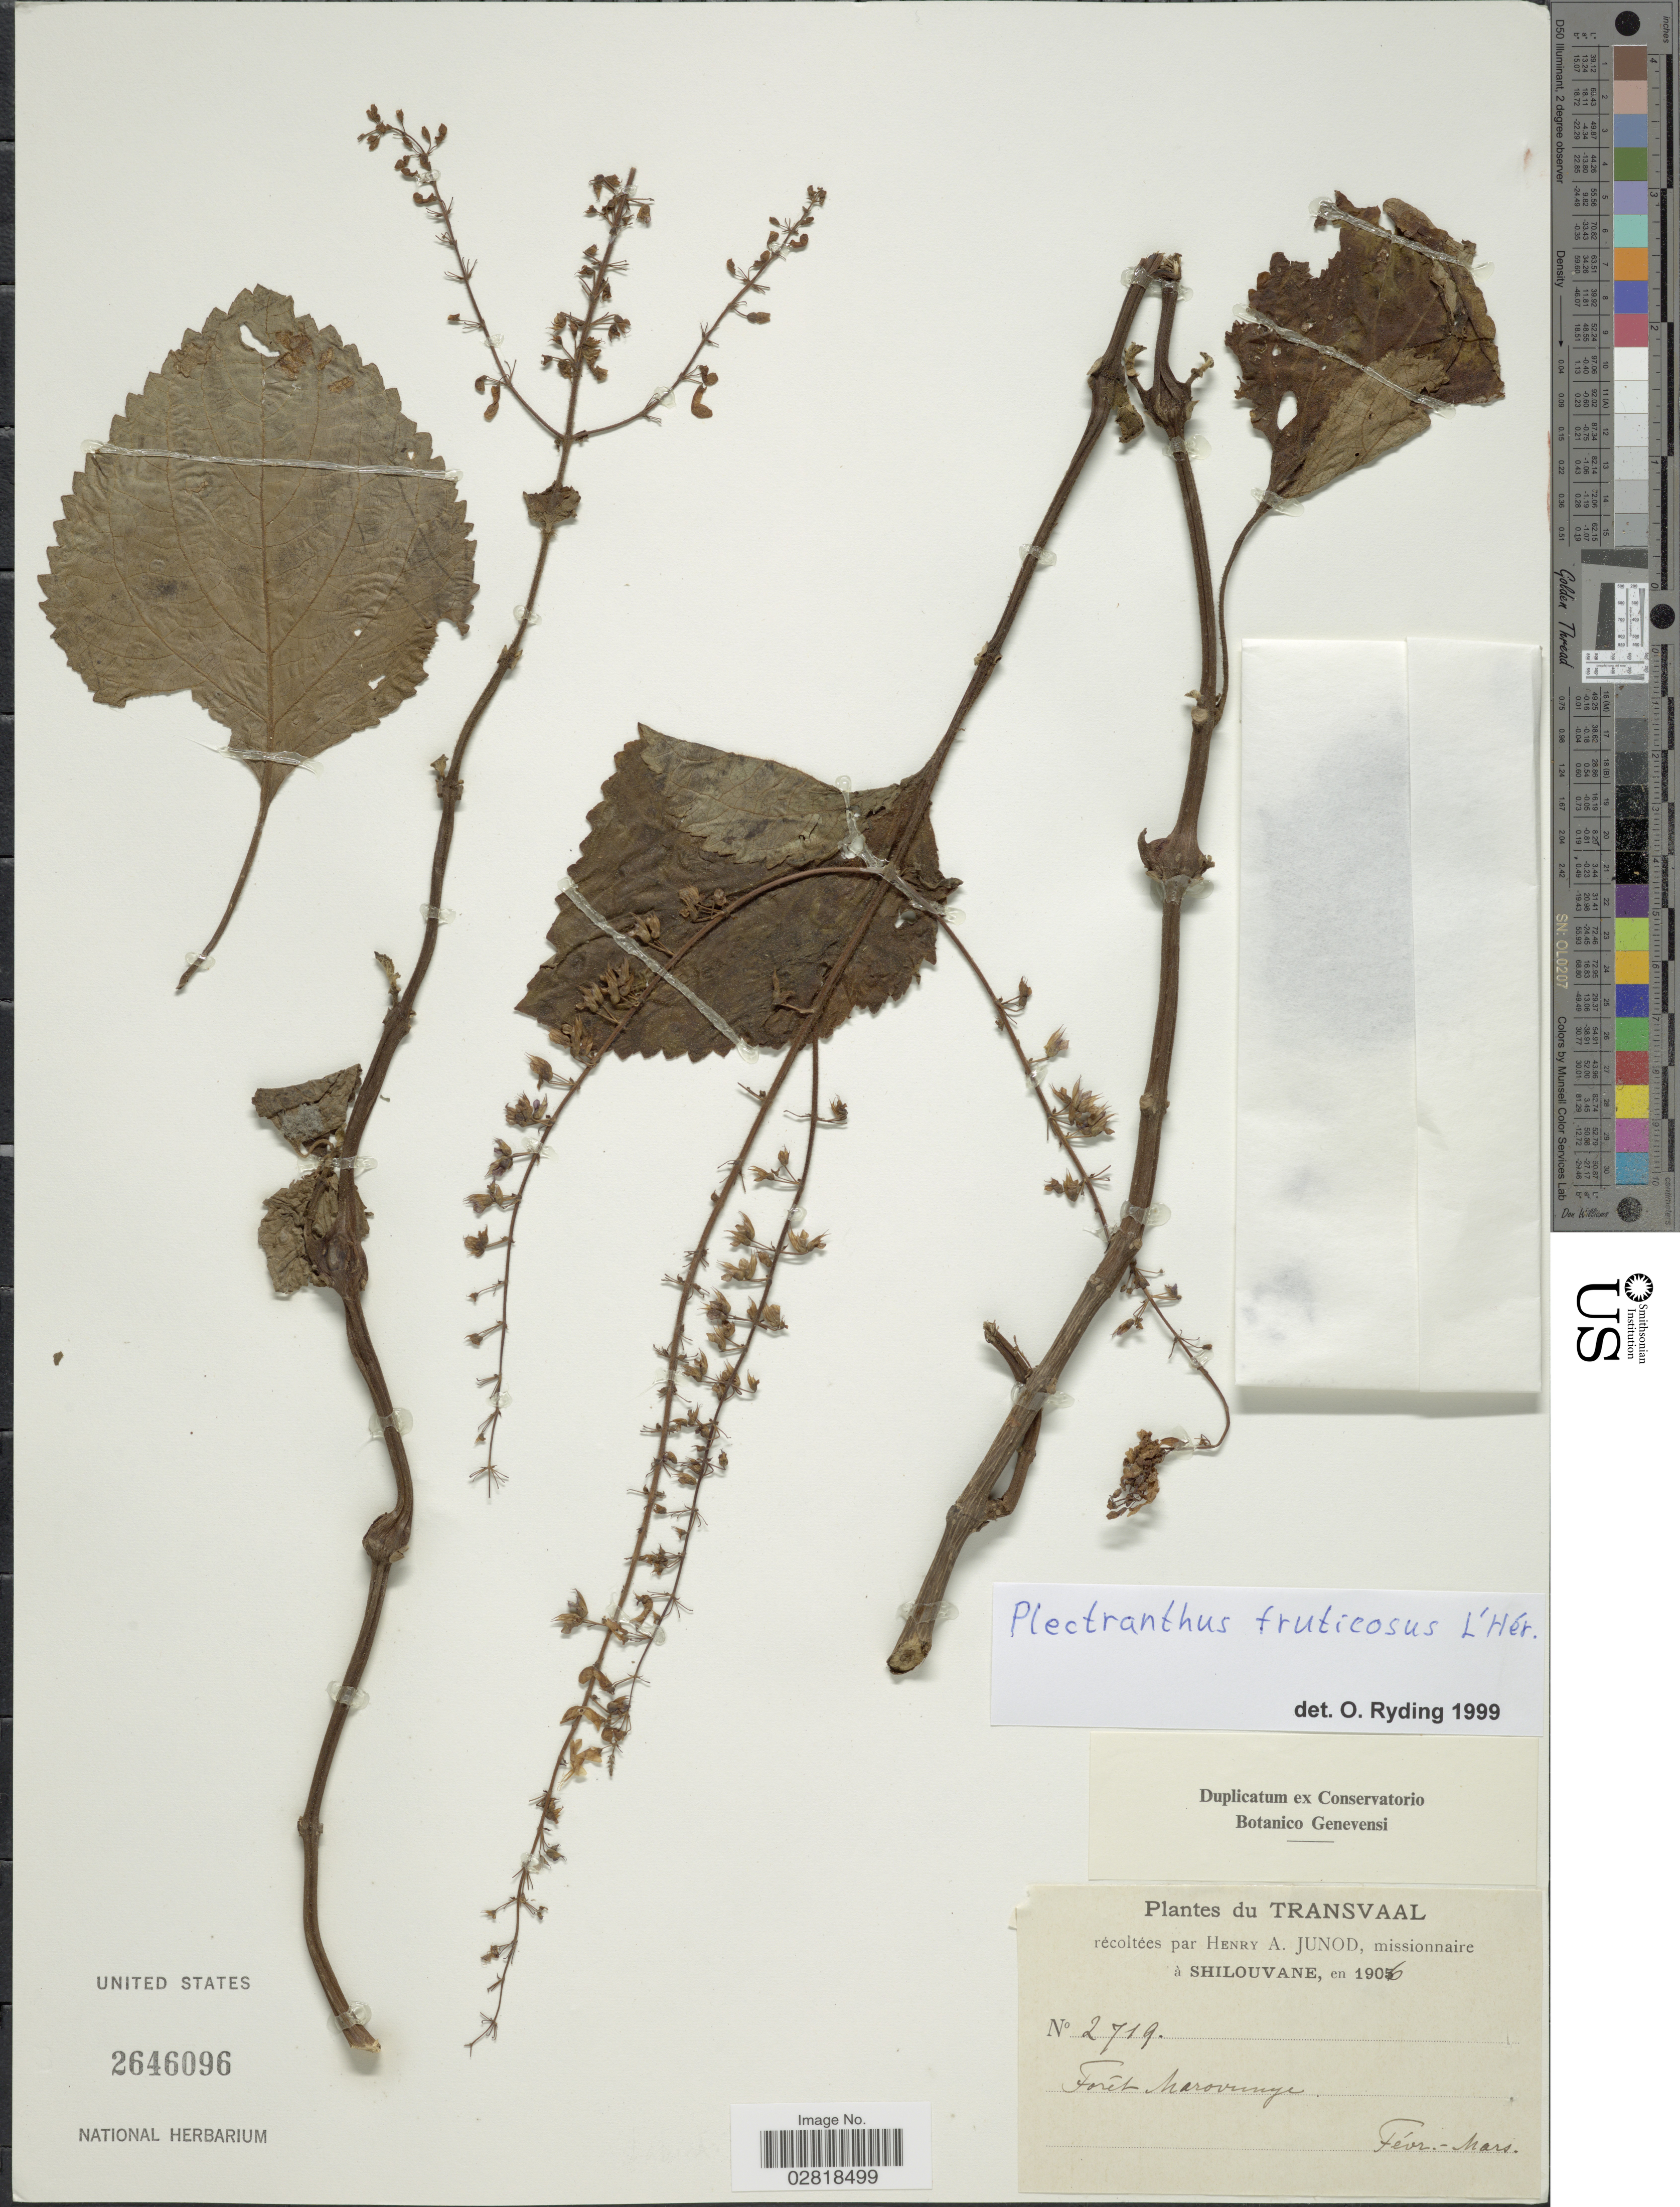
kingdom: Plantae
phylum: Tracheophyta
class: Magnoliopsida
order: Lamiales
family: Lamiaceae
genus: Plectranthus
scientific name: Plectranthus fruticosus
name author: L'Hér.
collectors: H. Junod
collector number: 2719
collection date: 1906-02/1906-03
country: South Africa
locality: Transvaal, à Shilouvane. Forêt Marovunye.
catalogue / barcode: US 2646096